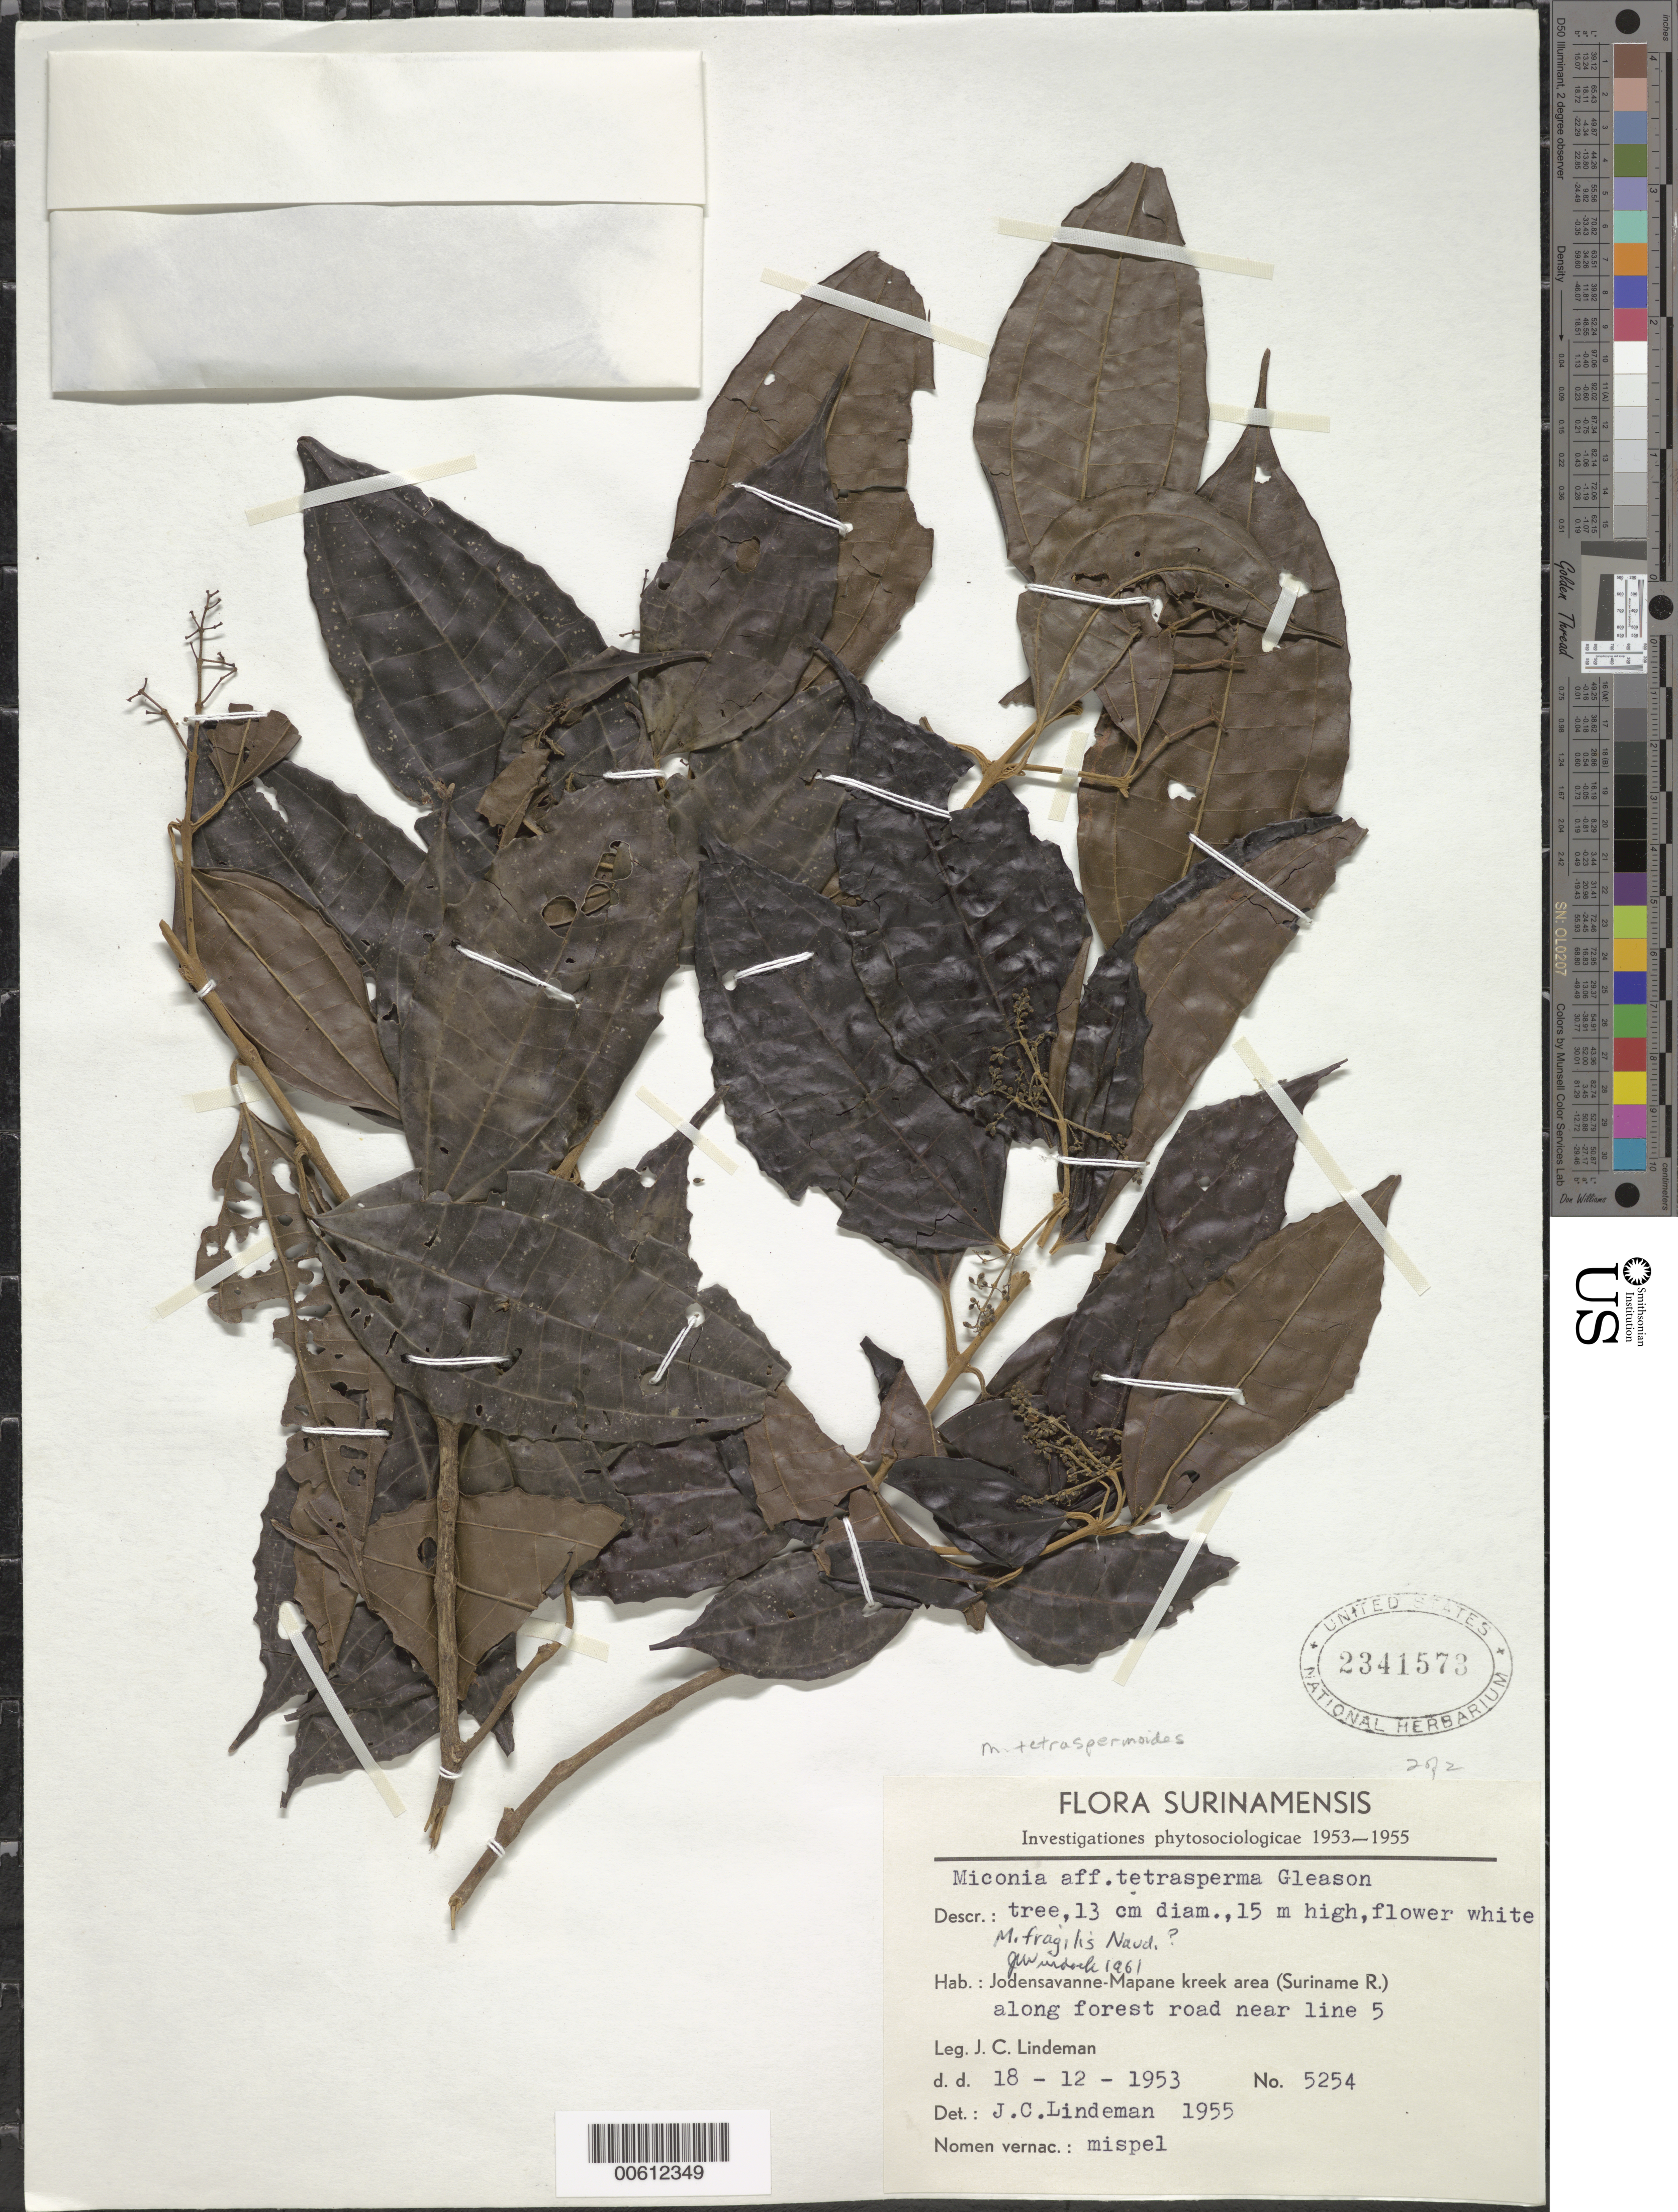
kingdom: Plantae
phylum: Tracheophyta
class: Magnoliopsida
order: Myrtales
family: Melastomataceae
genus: Miconia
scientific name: Miconia tetraspermoides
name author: Wurdack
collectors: J. C. Lindeman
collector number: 5254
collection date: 1953-12-18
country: Suriname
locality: Jodensavanne-Mapane kreek area (Suriname R.), along forest road near line 5.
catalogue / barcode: US 2341573